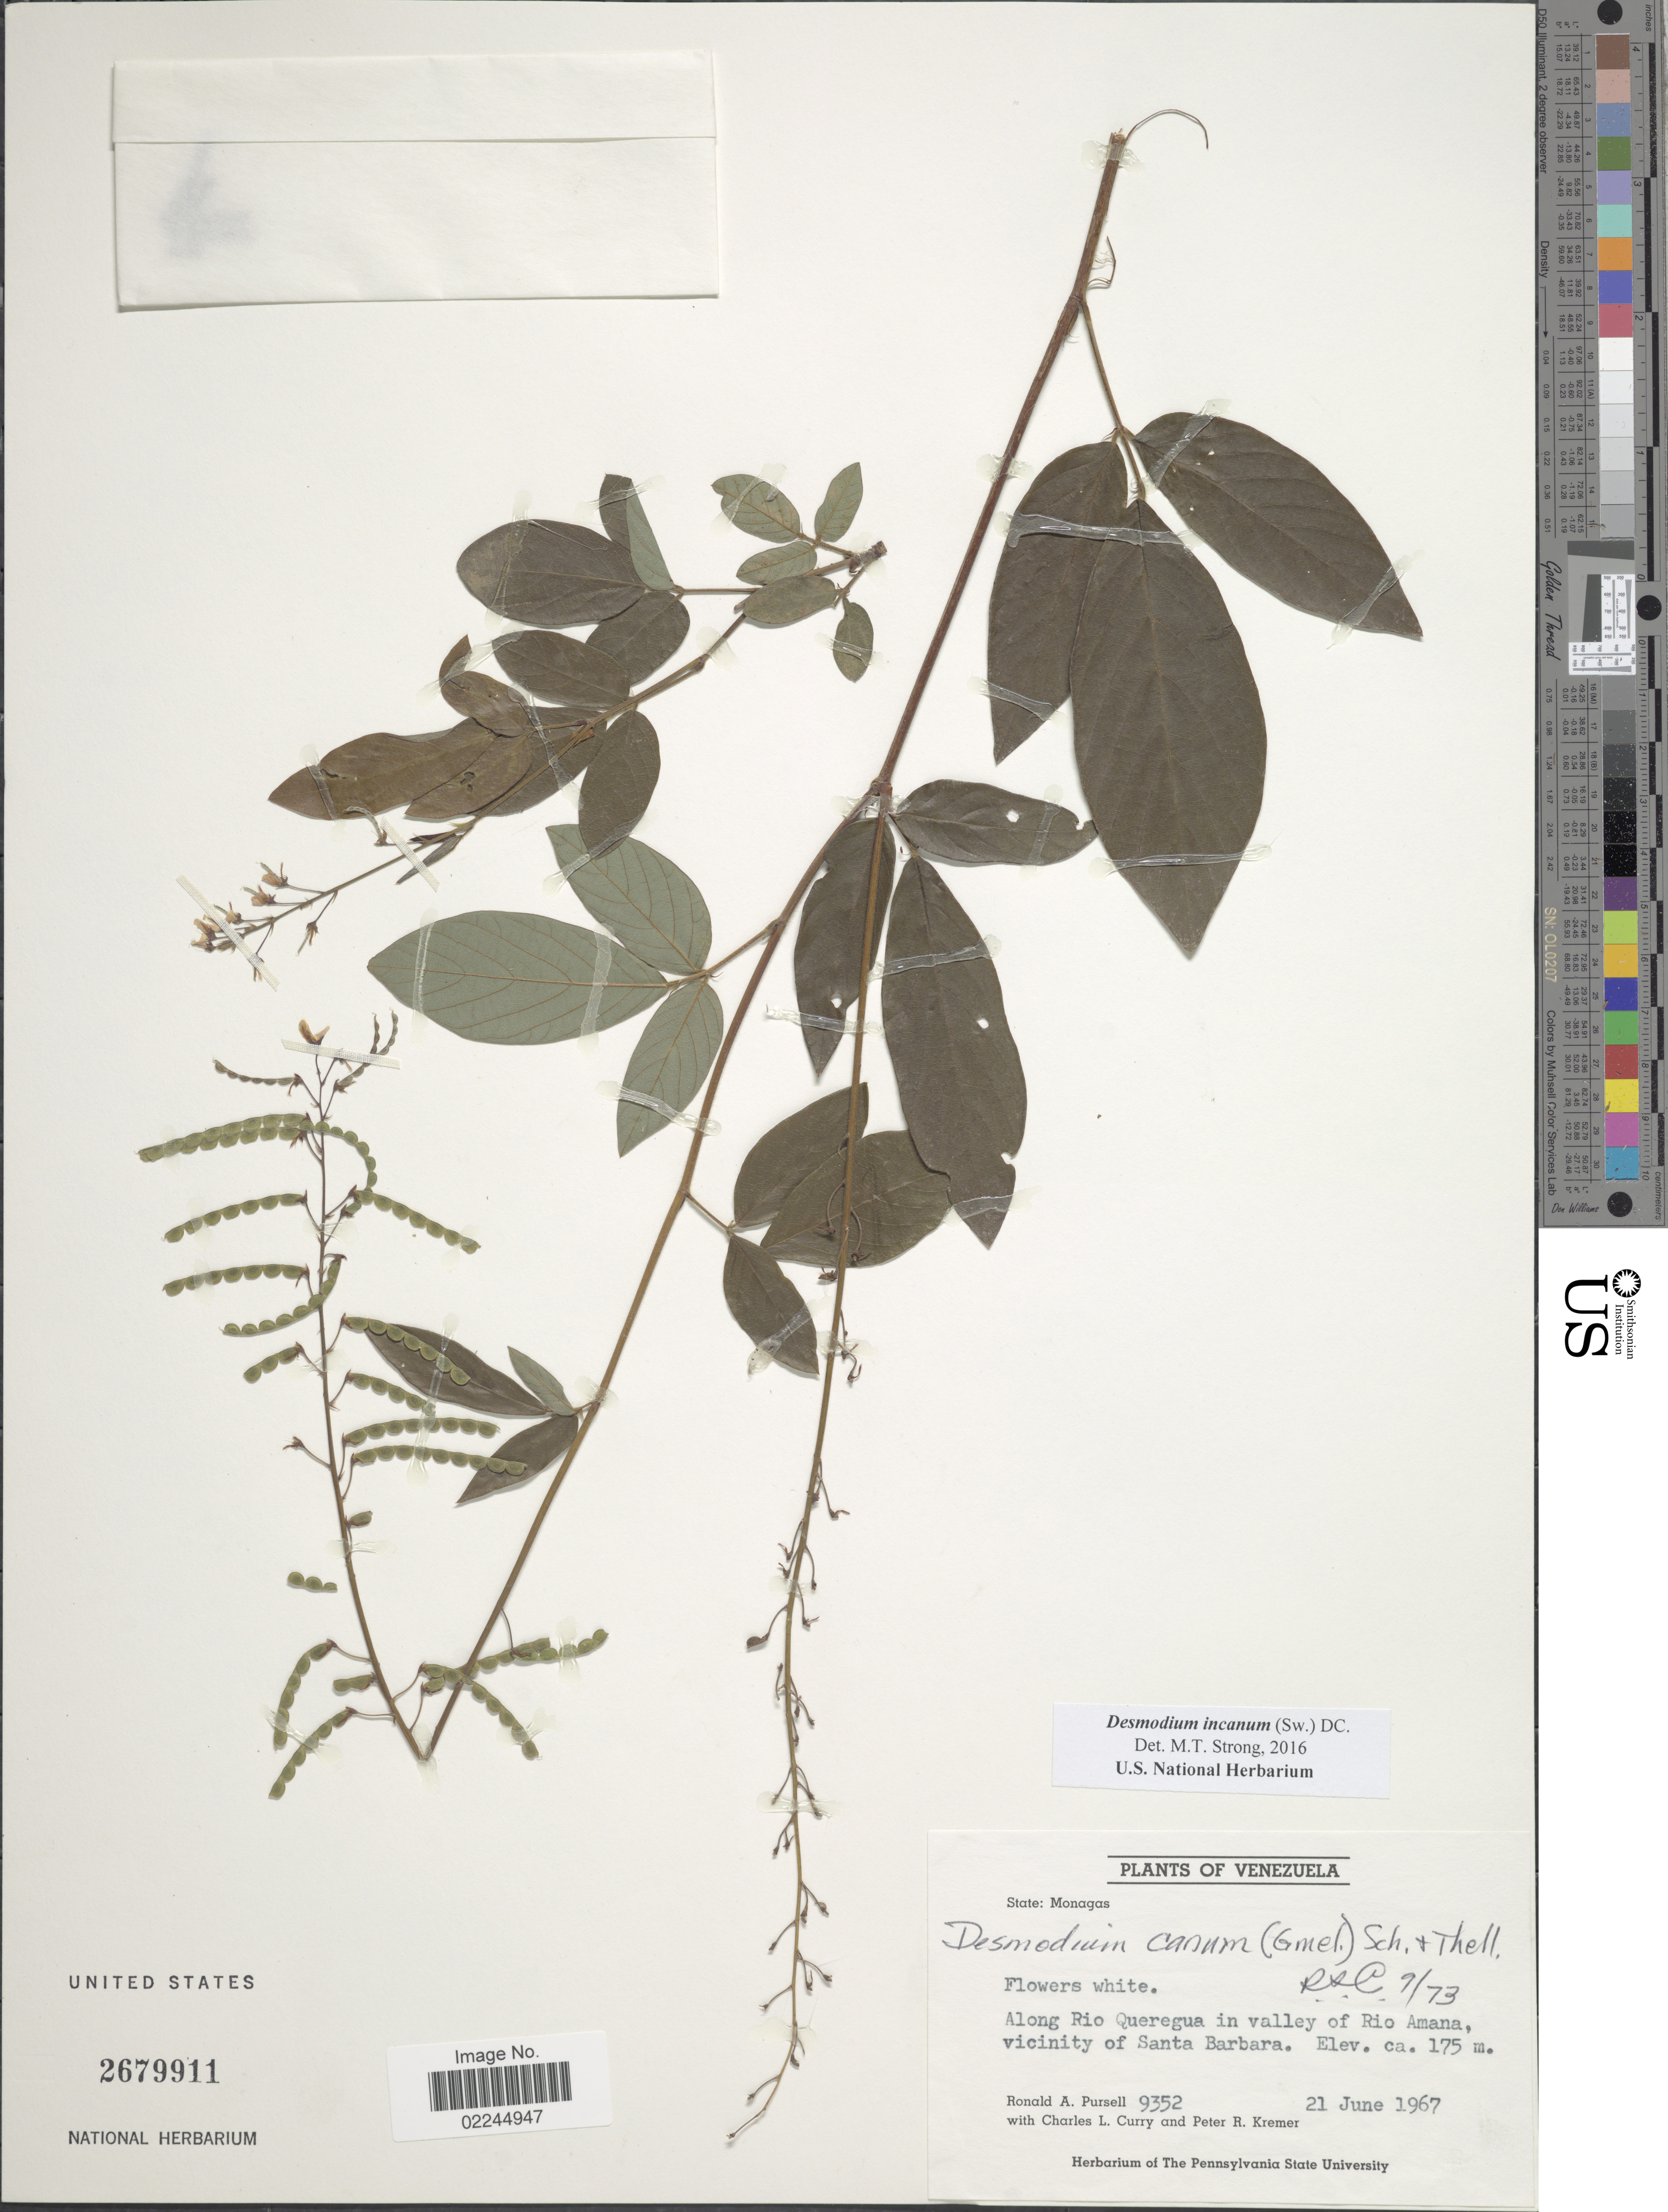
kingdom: Plantae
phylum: Tracheophyta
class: Magnoliopsida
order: Fabales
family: Fabaceae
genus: Desmodium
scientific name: Desmodium incanum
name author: (Sw.) DC.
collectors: R. A. Pursell, C. L. Curry & P. Kremer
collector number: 9352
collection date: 1967-06-21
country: Venezuela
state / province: Monagas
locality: Along Rio Queregua in valley of Rio Amana, Vicinity of Santa Barbara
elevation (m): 175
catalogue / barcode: US 2679911